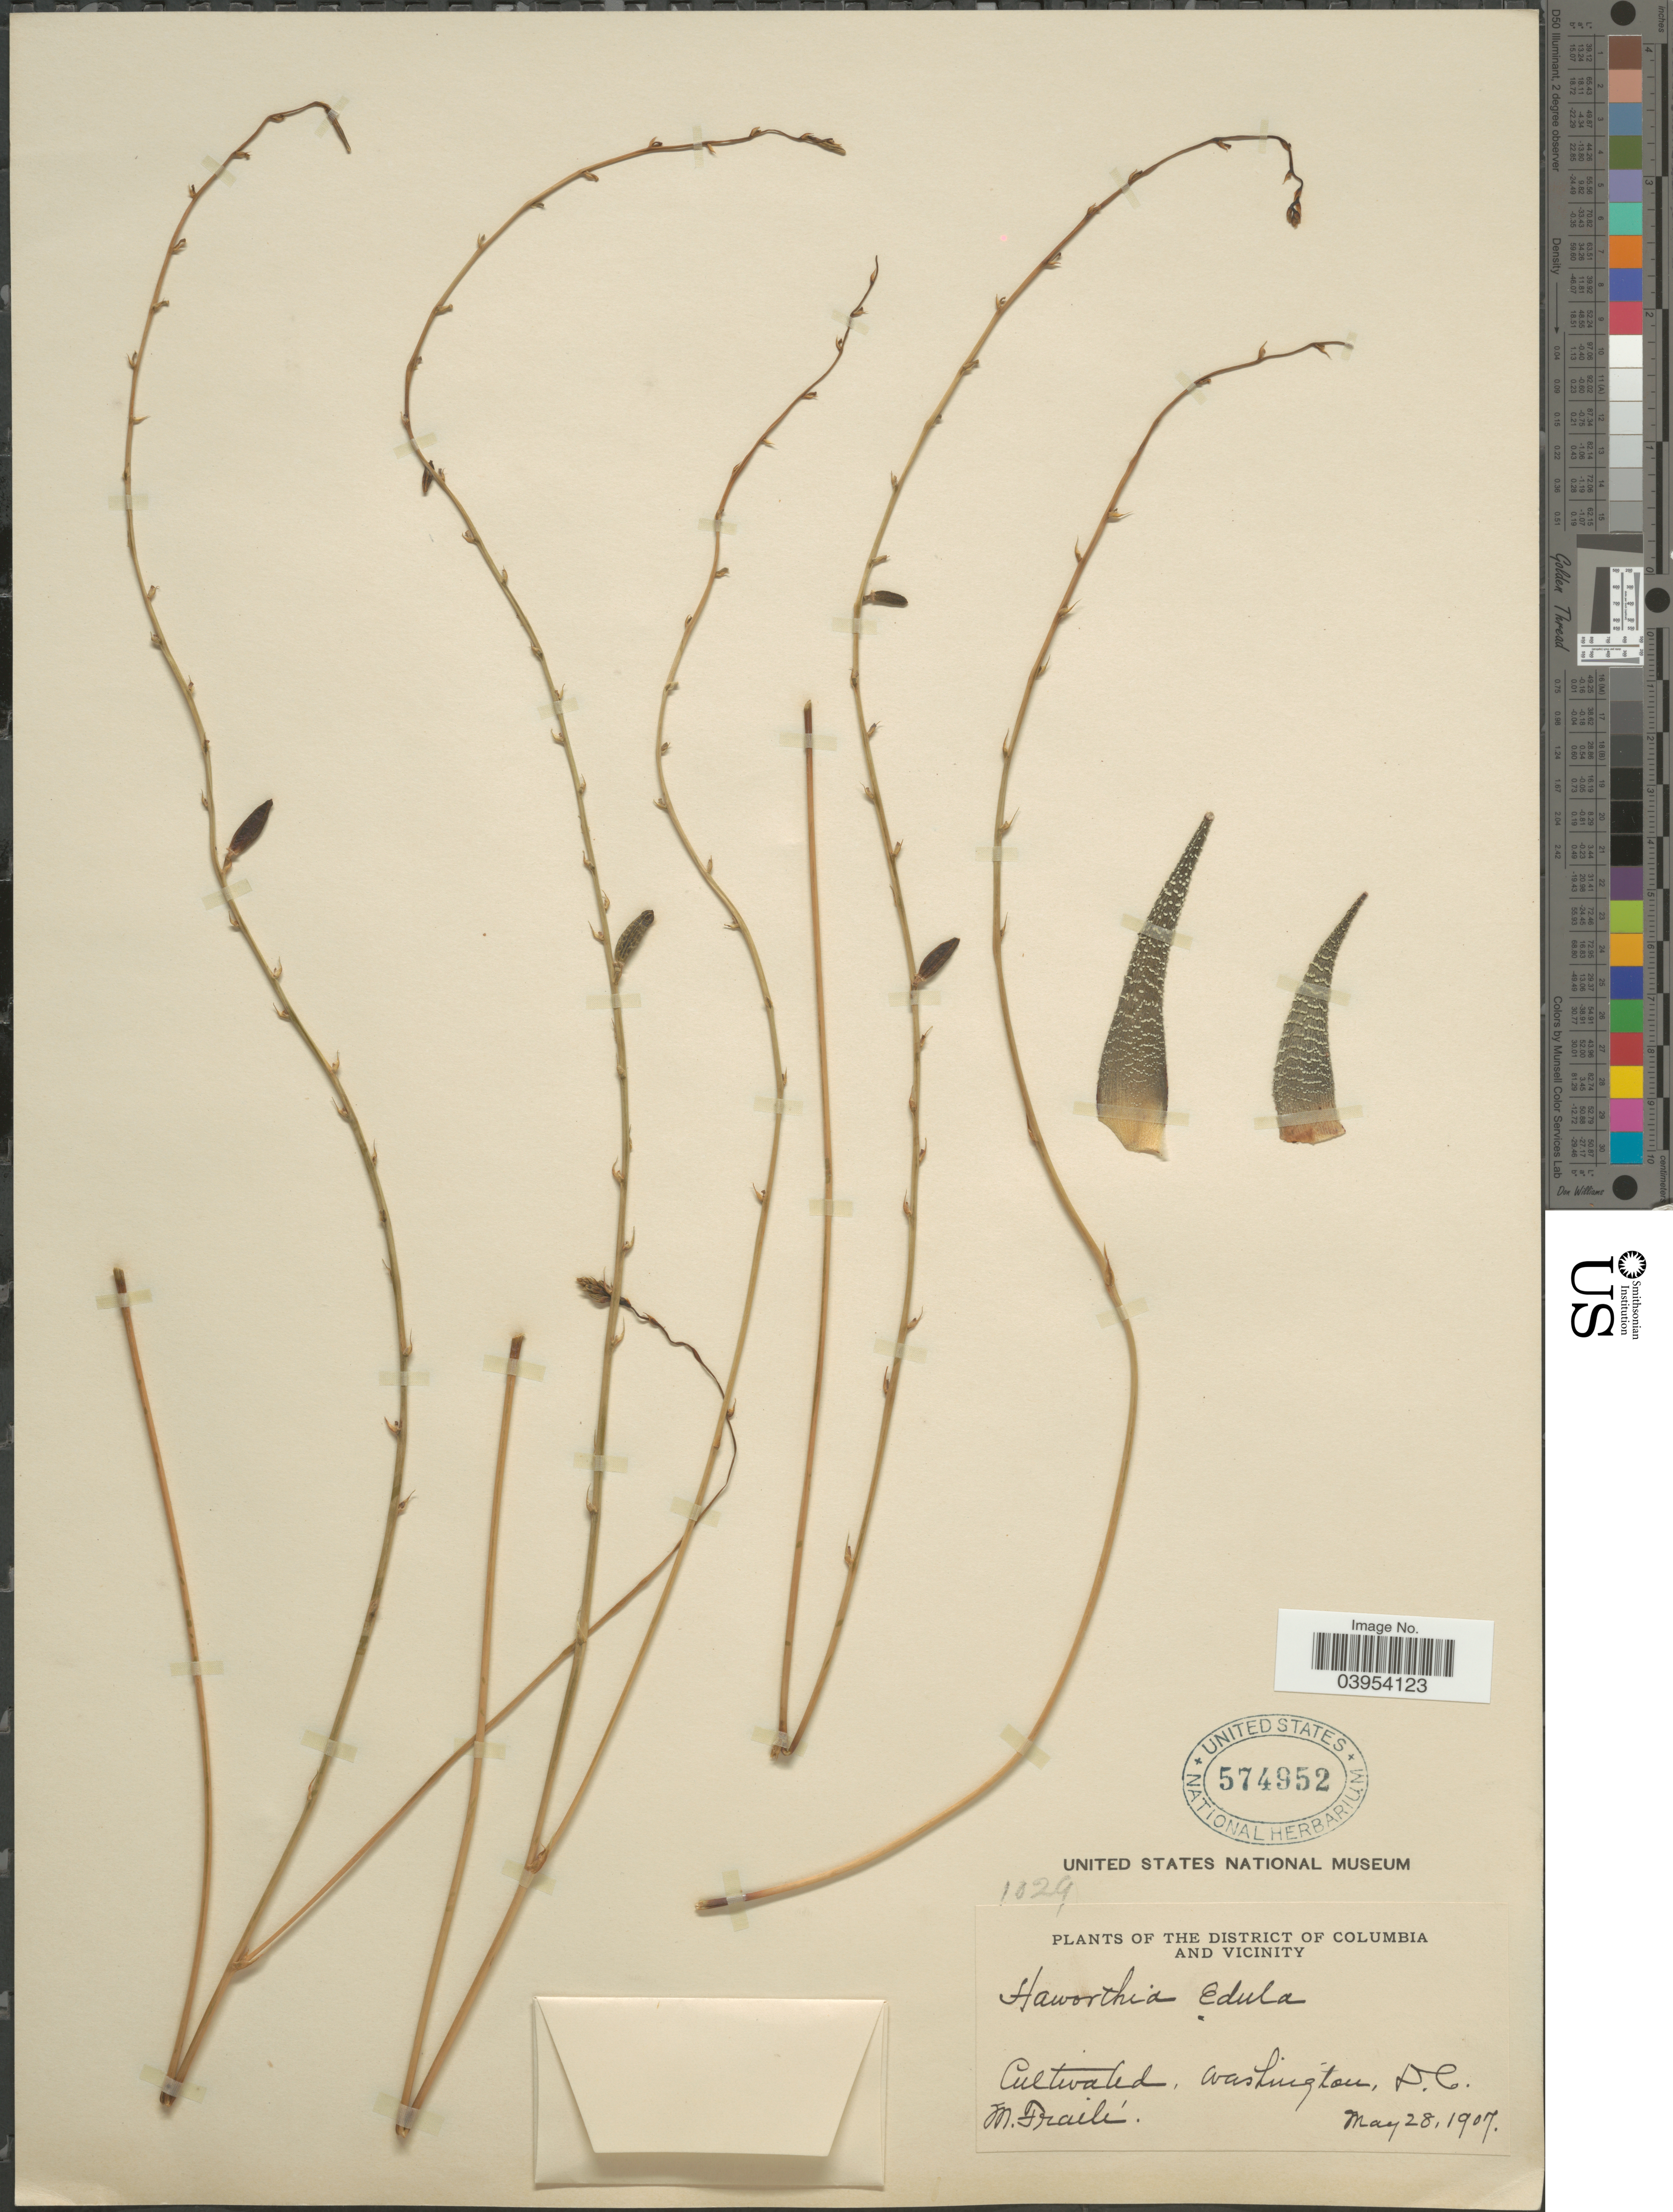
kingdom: Plantae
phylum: Tracheophyta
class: Liliopsida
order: Asparagales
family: Asphodelaceae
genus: Haworthia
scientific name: Haworthia 'Edula'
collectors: M. Fraile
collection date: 1907-05-28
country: United States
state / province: District of Columbia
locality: Washington.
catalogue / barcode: US 574952